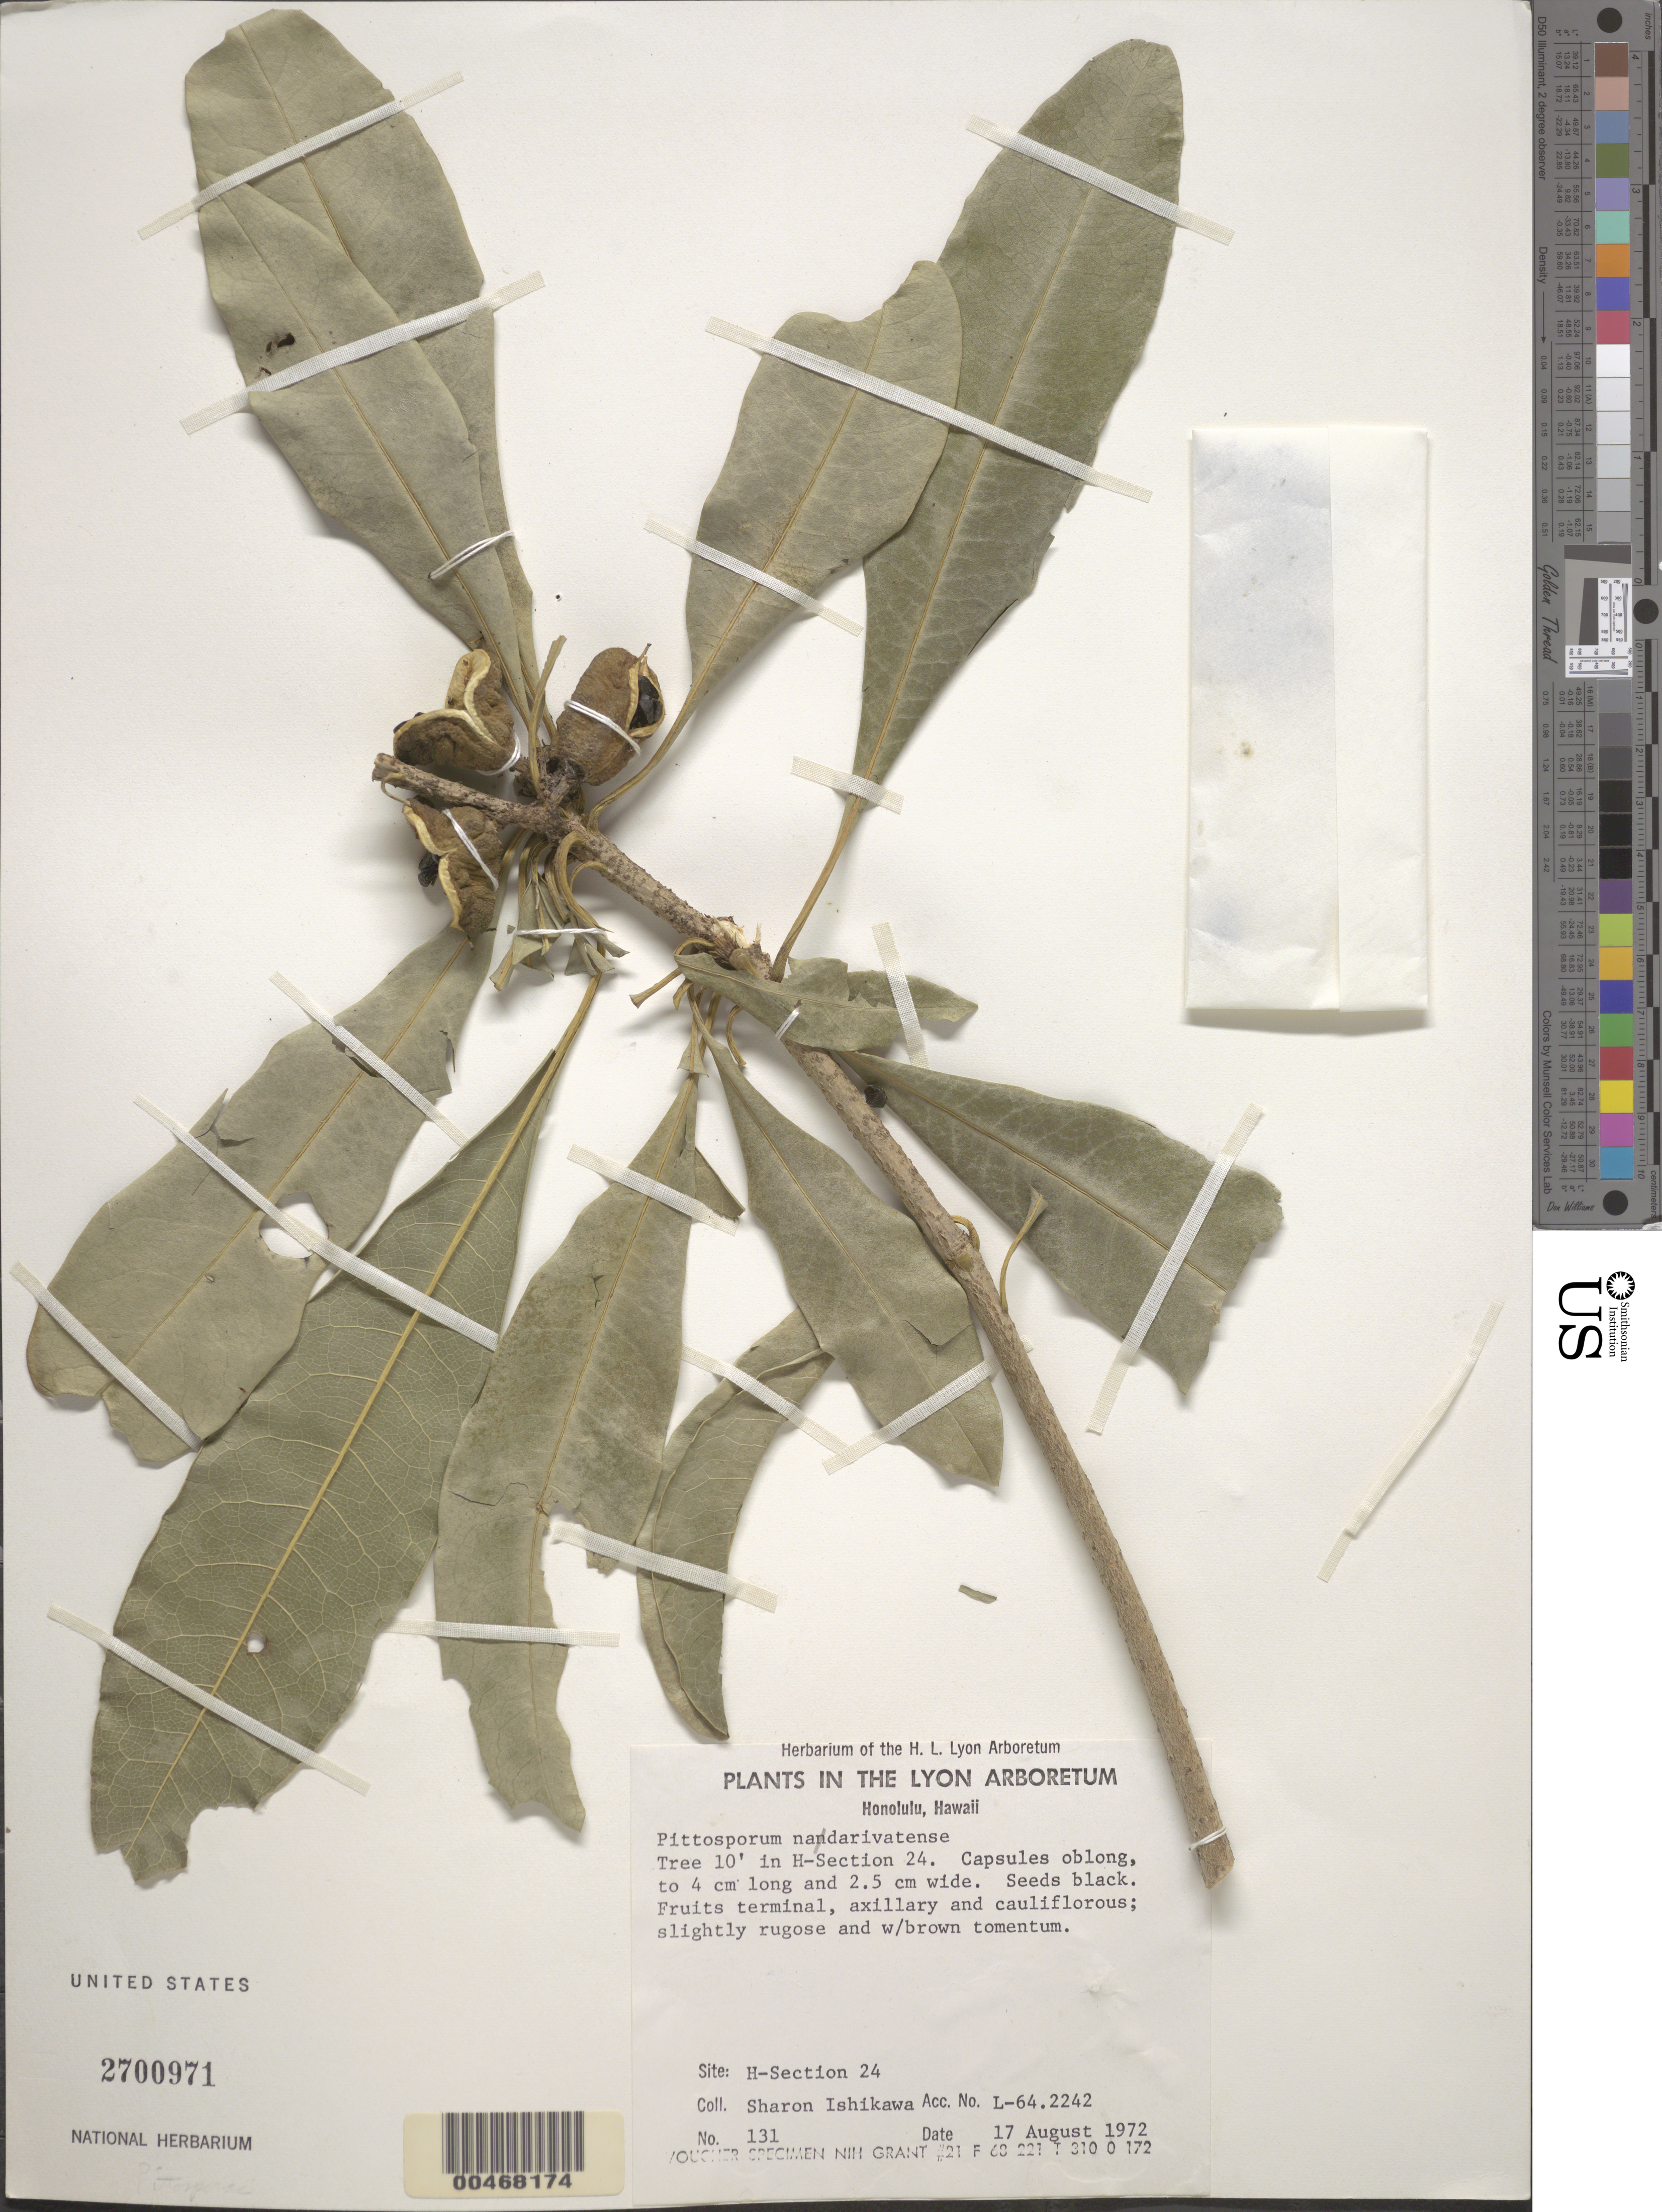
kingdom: Plantae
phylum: Tracheophyta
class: Magnoliopsida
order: Apiales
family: Pittosporaceae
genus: Pittosporum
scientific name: Pittosporum nadarivatense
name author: Gibbs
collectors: S. S. Ishikawa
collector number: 131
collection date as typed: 17 Aug 1972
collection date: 1972-08-17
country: United States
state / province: Hawaii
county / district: Honolulu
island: Oahu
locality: Honolulu, in the H.L. Lyon Arboretum, H-Section 24.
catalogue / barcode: US 2700971